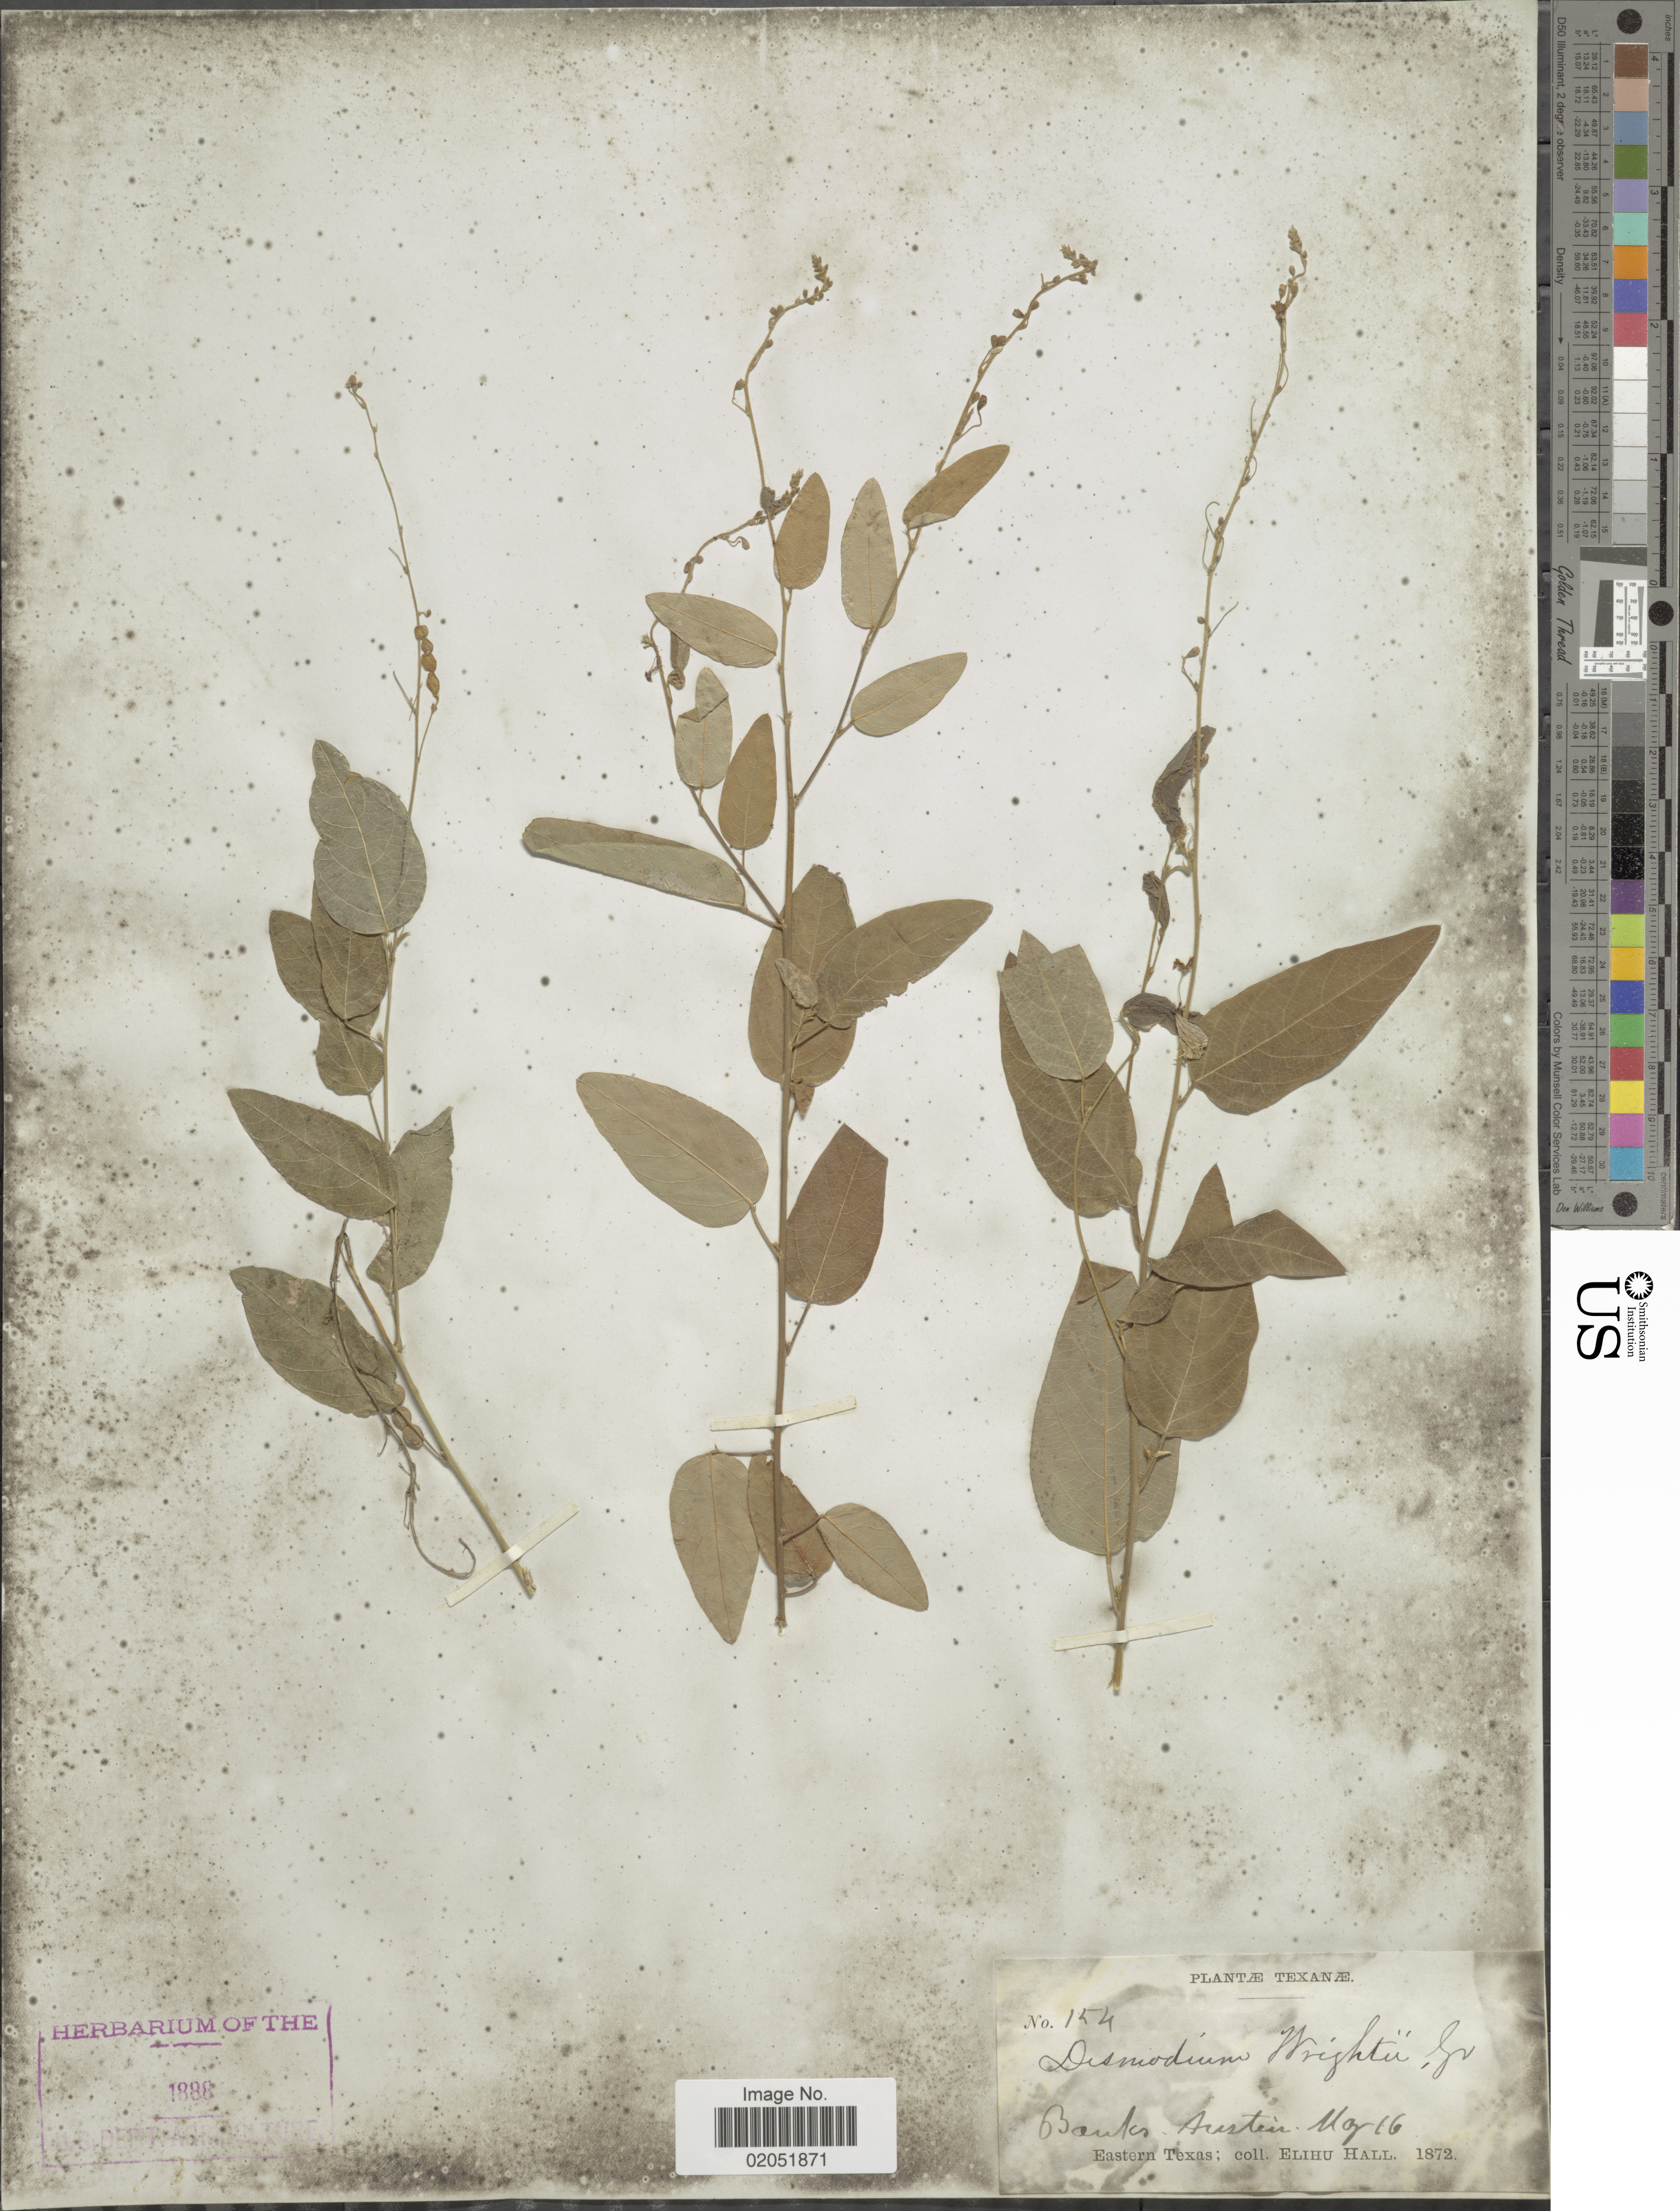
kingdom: Plantae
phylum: Tracheophyta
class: Magnoliopsida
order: Fabales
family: Fabaceae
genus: Desmodium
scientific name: Desmodium wrightii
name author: A. Gray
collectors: E. Hall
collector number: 154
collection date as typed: Transcribed d/m/y: /5/16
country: United States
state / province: Texas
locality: Texanae, Banks Austin, Eastern Texas.